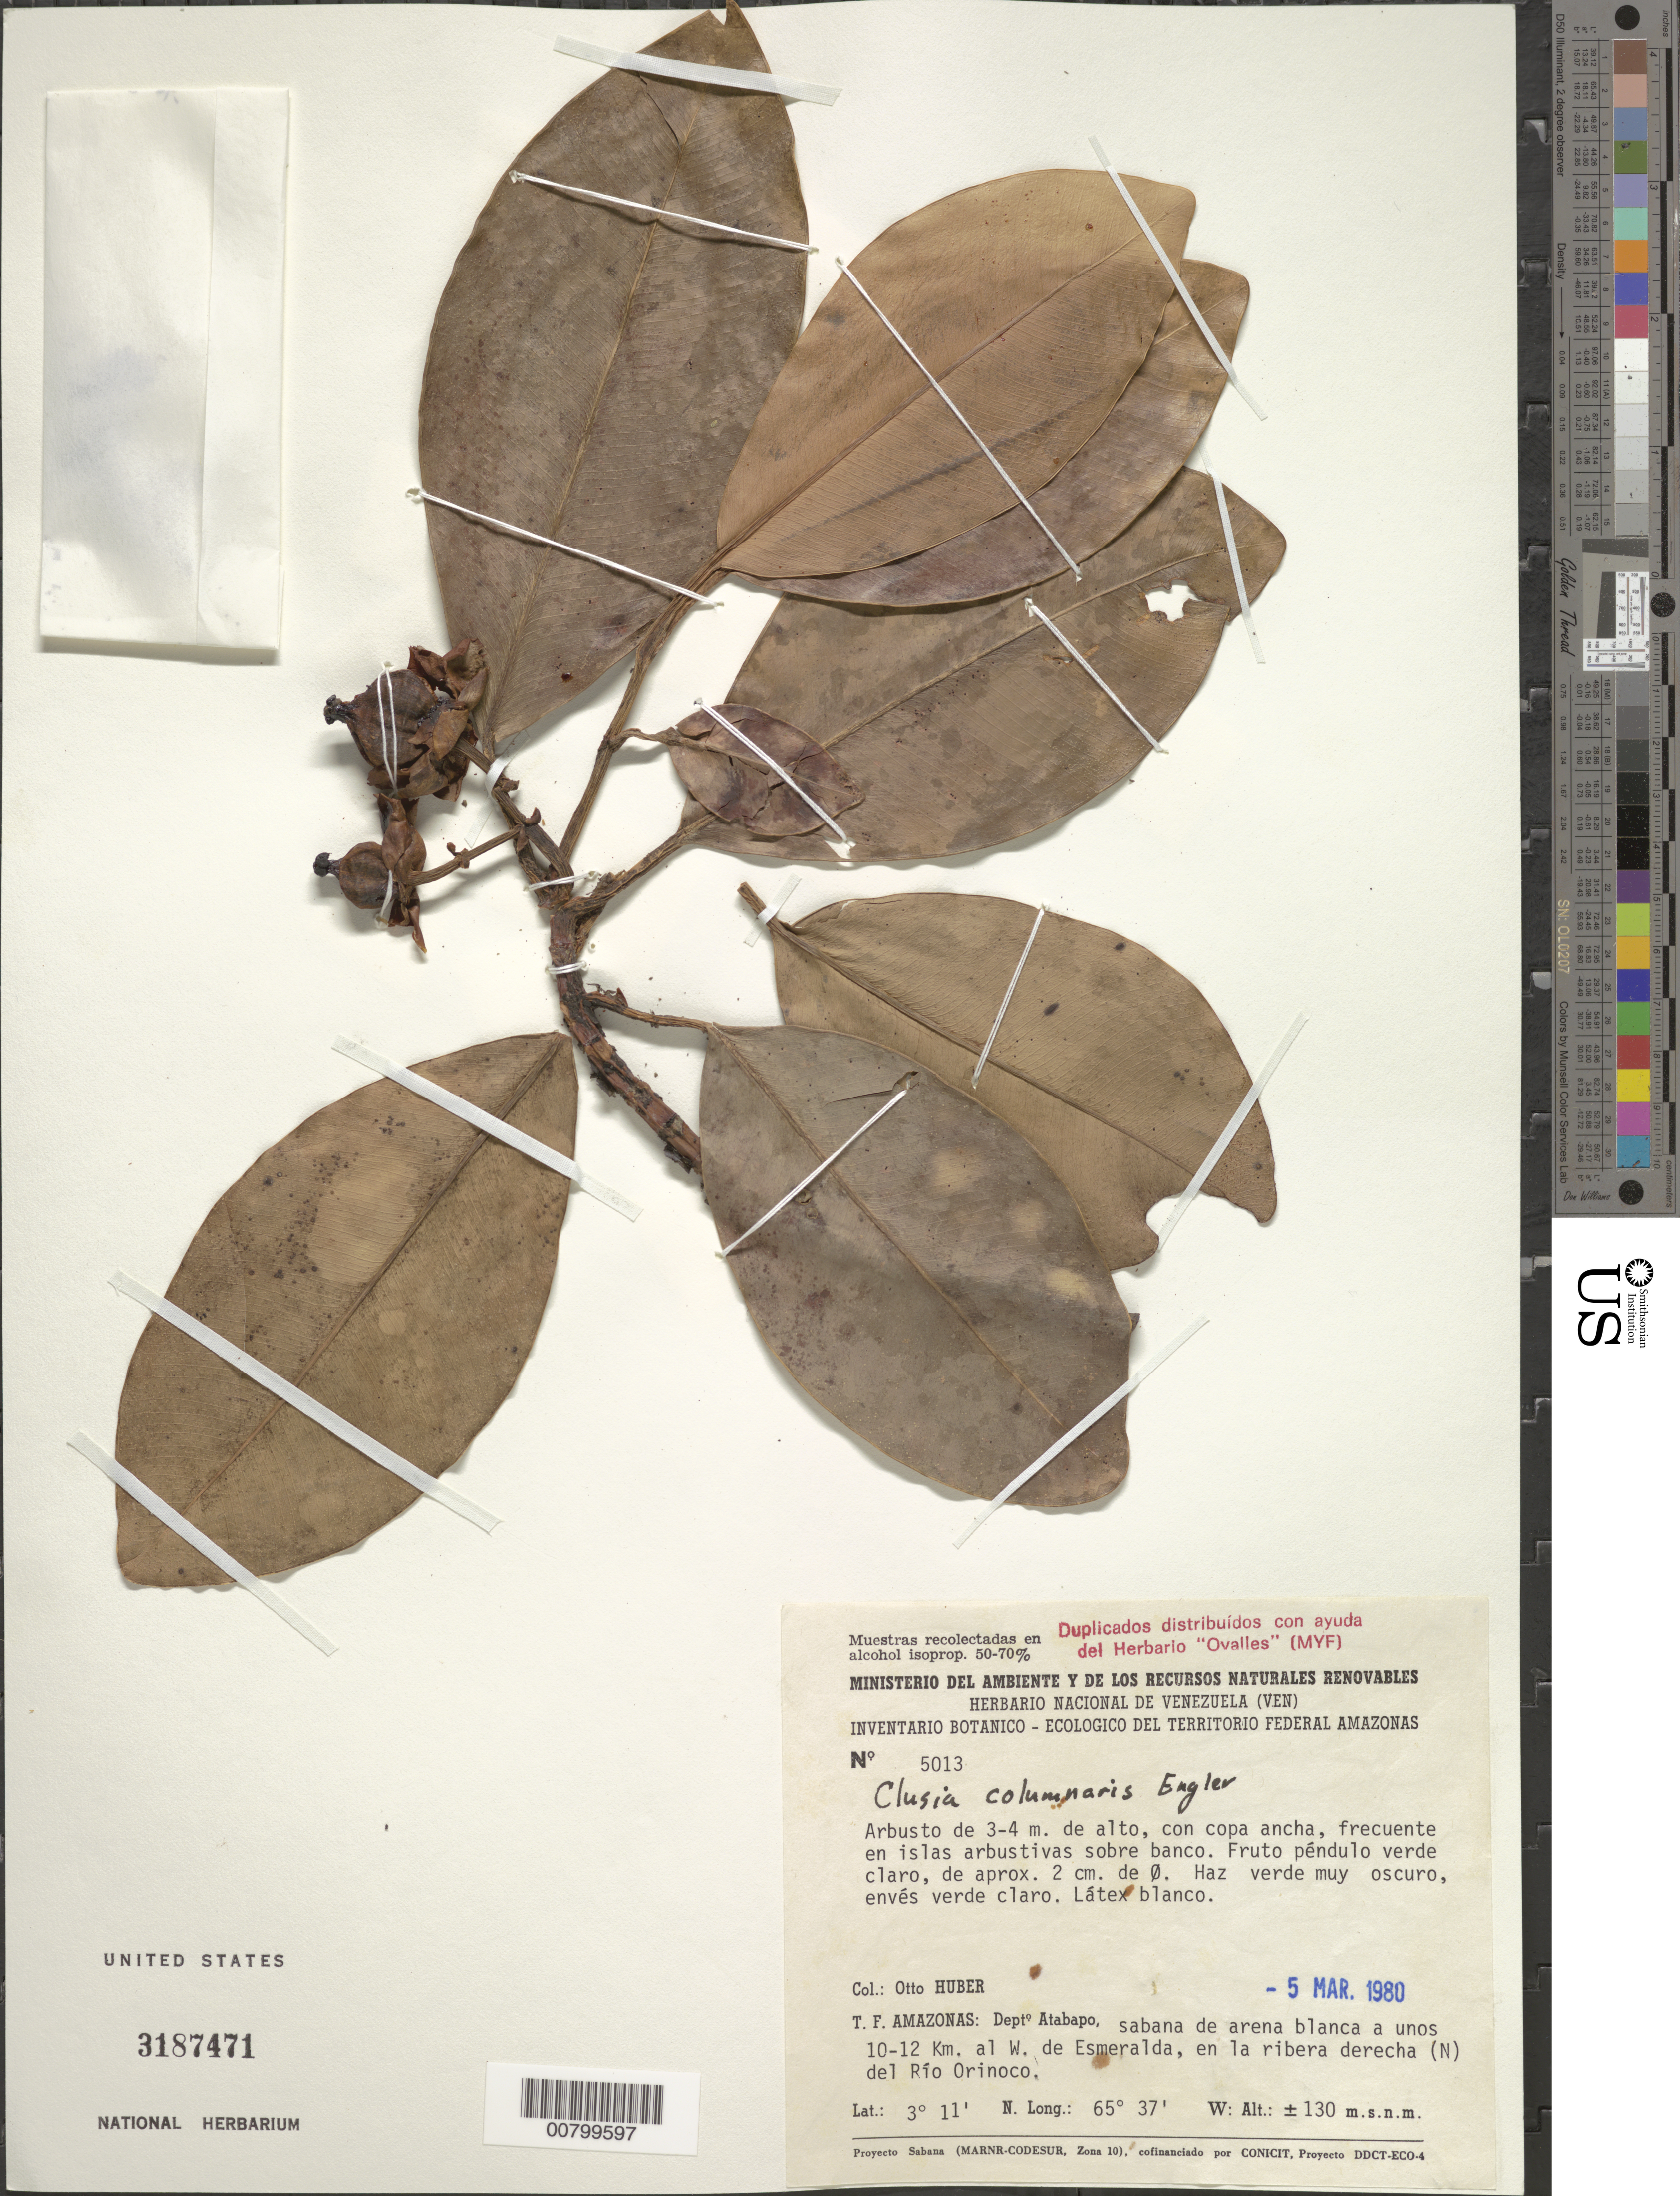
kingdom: Plantae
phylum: Tracheophyta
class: Magnoliopsida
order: Malpighiales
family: Clusiaceae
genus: Clusia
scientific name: Clusia columnaris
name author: Engl.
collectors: O. Huber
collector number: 5013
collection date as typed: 5-Mar-80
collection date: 1980-03-05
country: Venezuela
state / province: Amazonas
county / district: Atabapo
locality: Esmeralda, 10-12 km al W; en la ribera derecha (N) del Río Orinoco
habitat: Islas arbustivas sobre banco; sabana de arena blanca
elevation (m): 130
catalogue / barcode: US 3187471